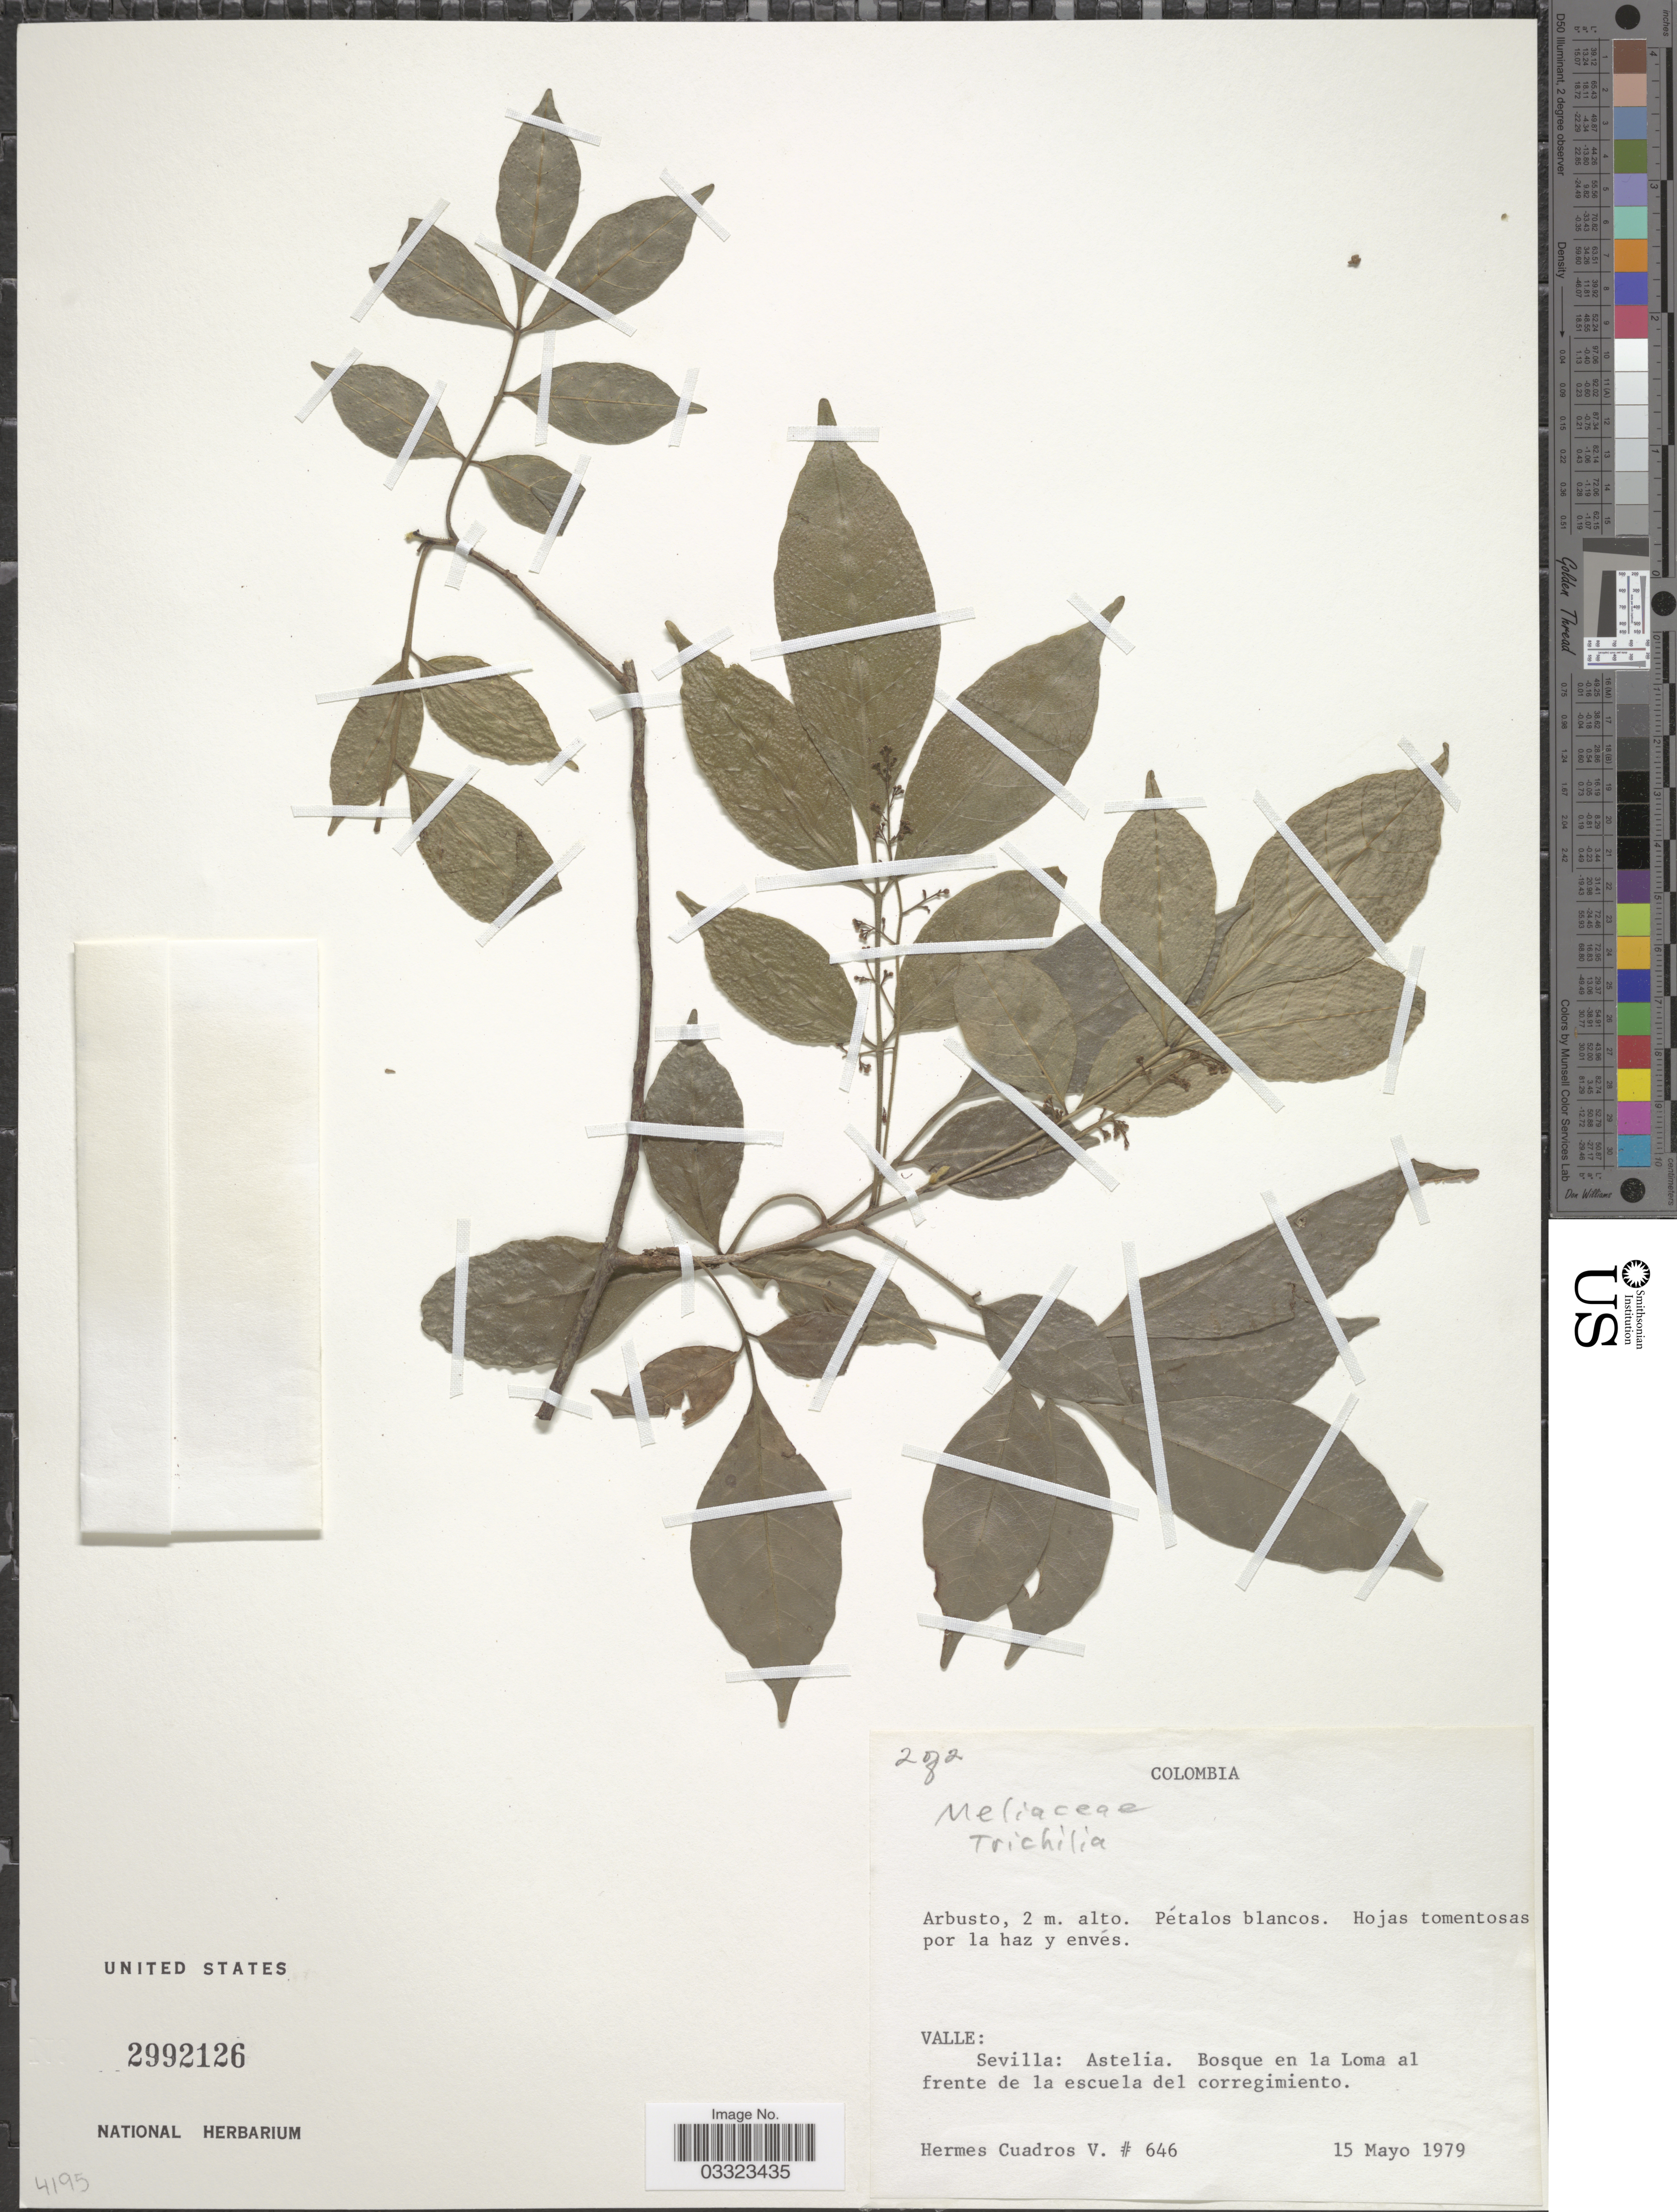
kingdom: Plantae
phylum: Tracheophyta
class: Magnoliopsida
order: Sapindales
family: Meliaceae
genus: Trichilia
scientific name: Trichilia sp.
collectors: H. Cuadros V.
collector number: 646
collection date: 1979-05-15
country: Colombia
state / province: Valle del Cauca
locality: Valle: Sevilla: Astelia. Bosque en la Loma al frente de la escuela del corregimiento.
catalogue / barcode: US 2992126